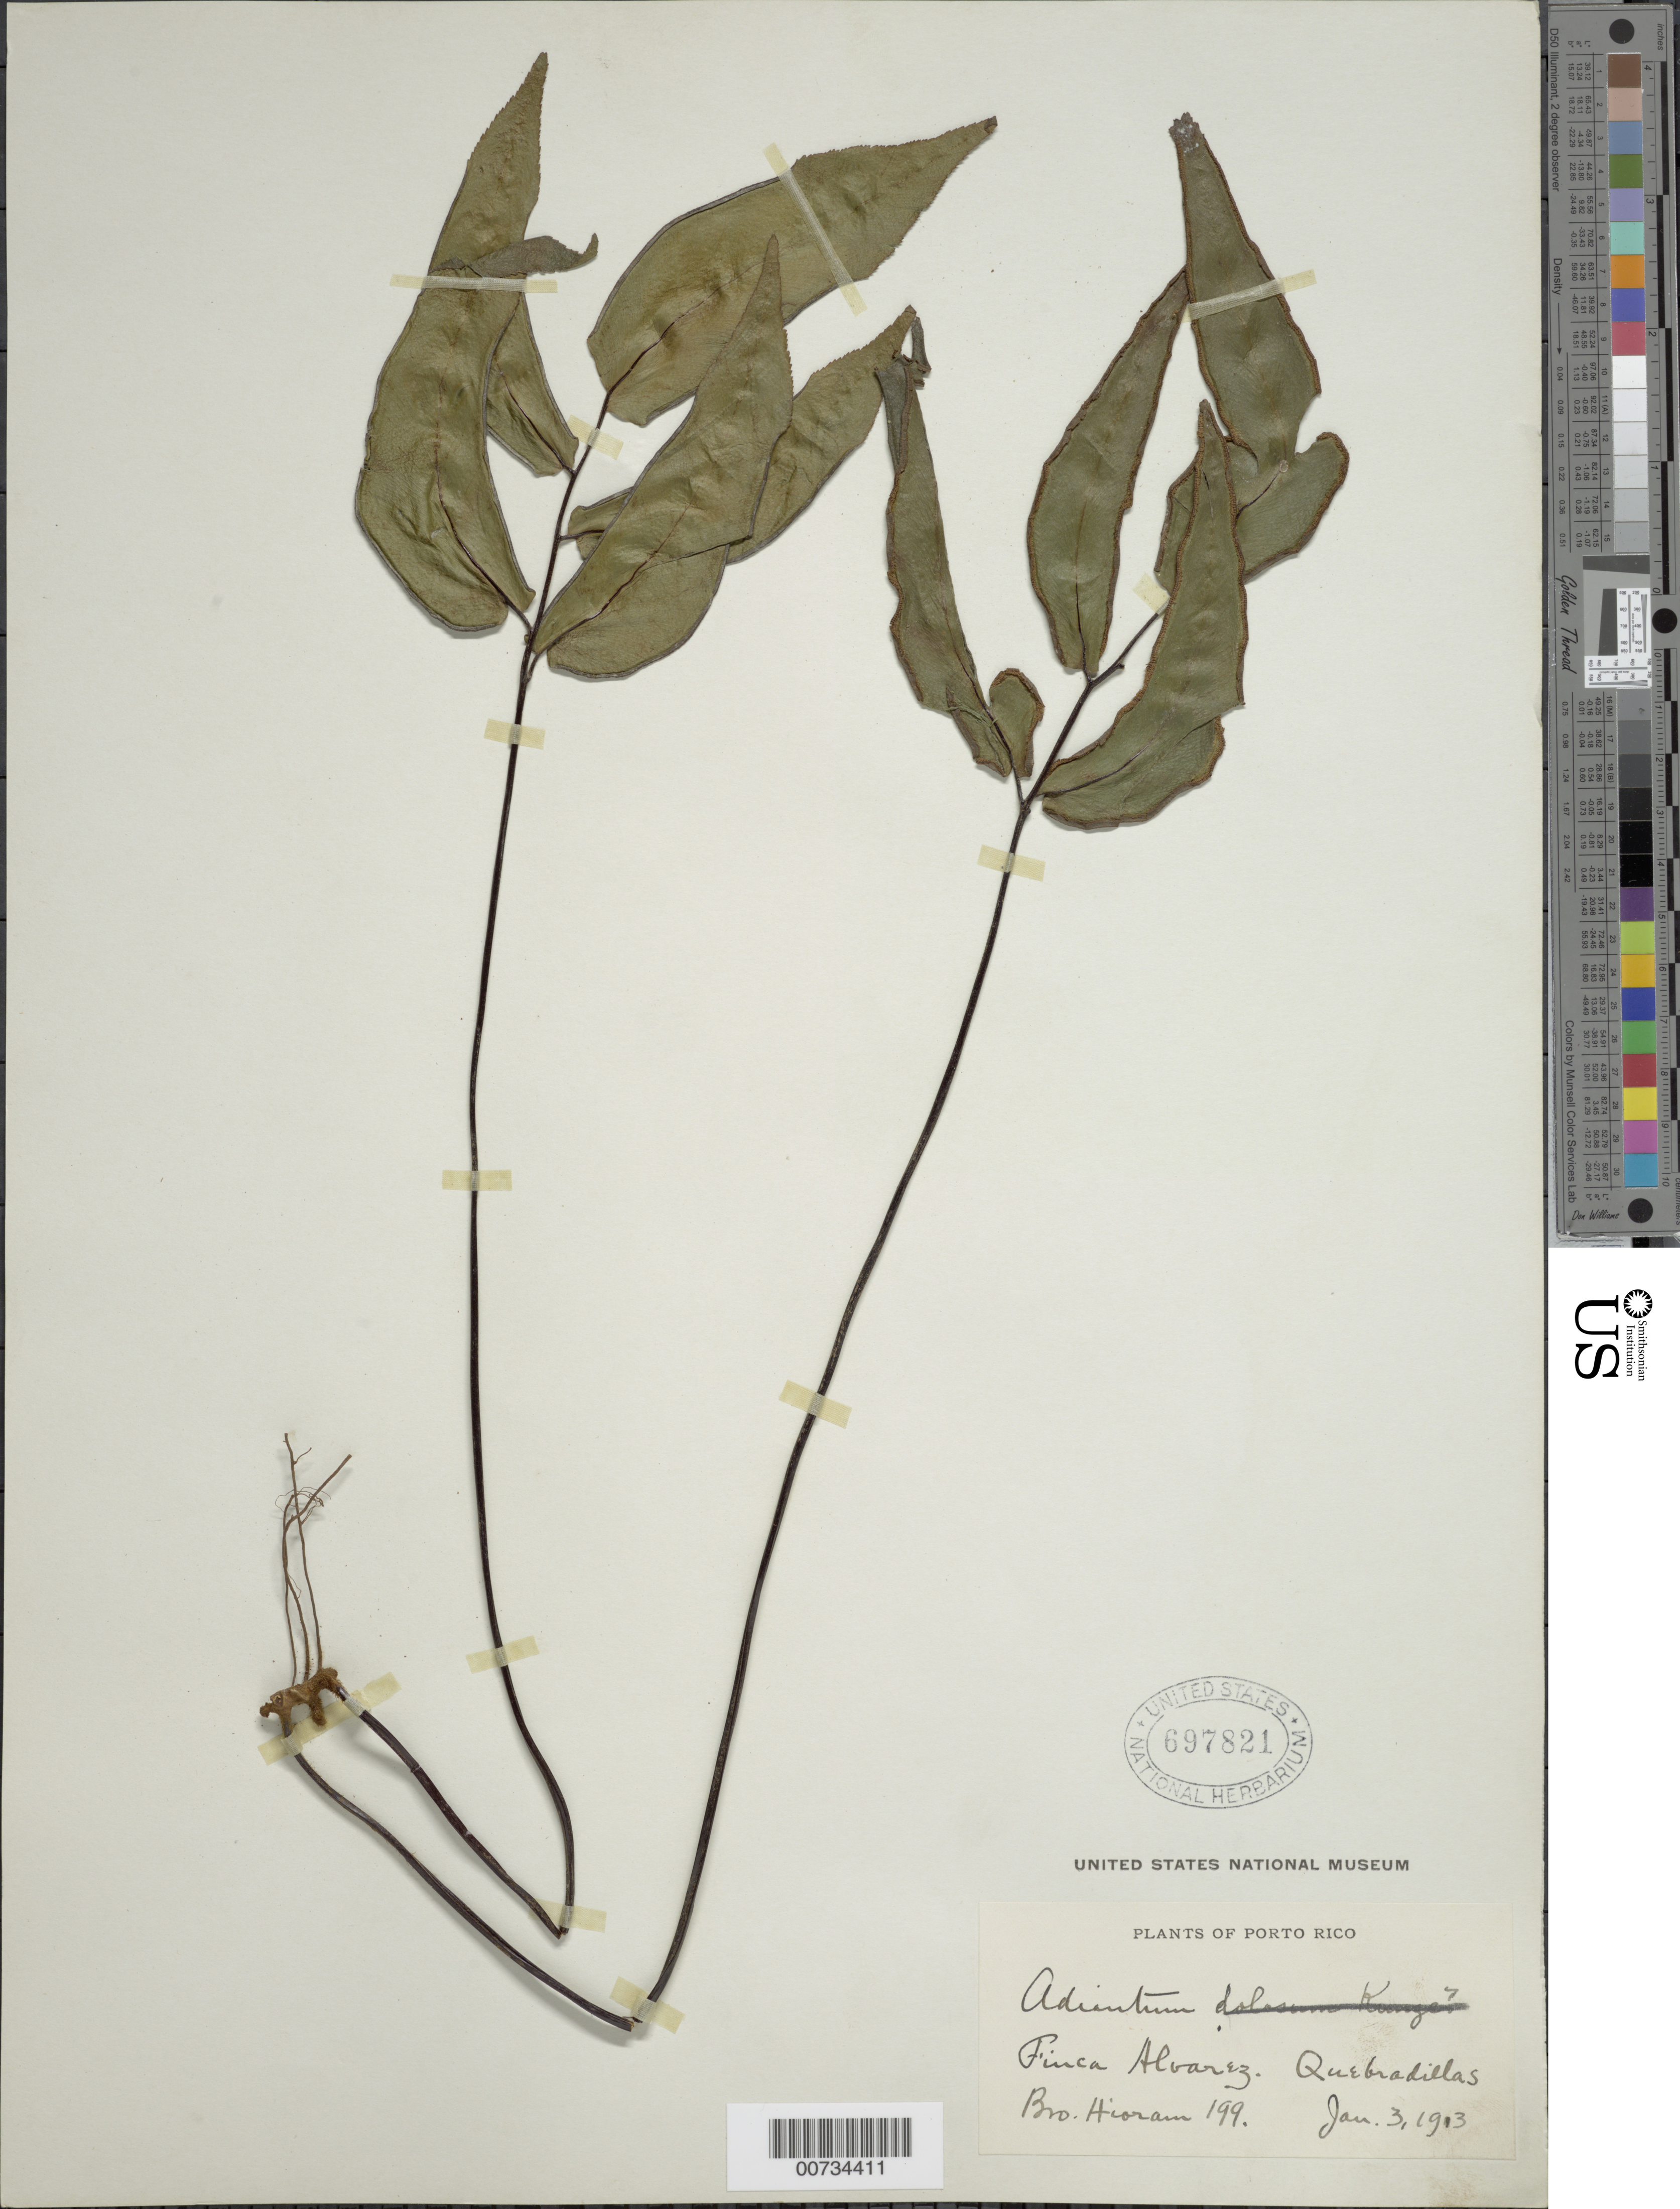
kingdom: Plantae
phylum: Tracheophyta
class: Polypodiopsida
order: Polypodiales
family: Pteridaceae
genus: Adiantum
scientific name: Adiantum wilsonii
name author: Hook.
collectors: Bro. Hioram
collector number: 199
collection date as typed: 03 Jan 1913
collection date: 1913-01-03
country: Puerto Rico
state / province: Quebradillas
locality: Quebradillas, Finca Alvarez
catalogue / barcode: US 697821